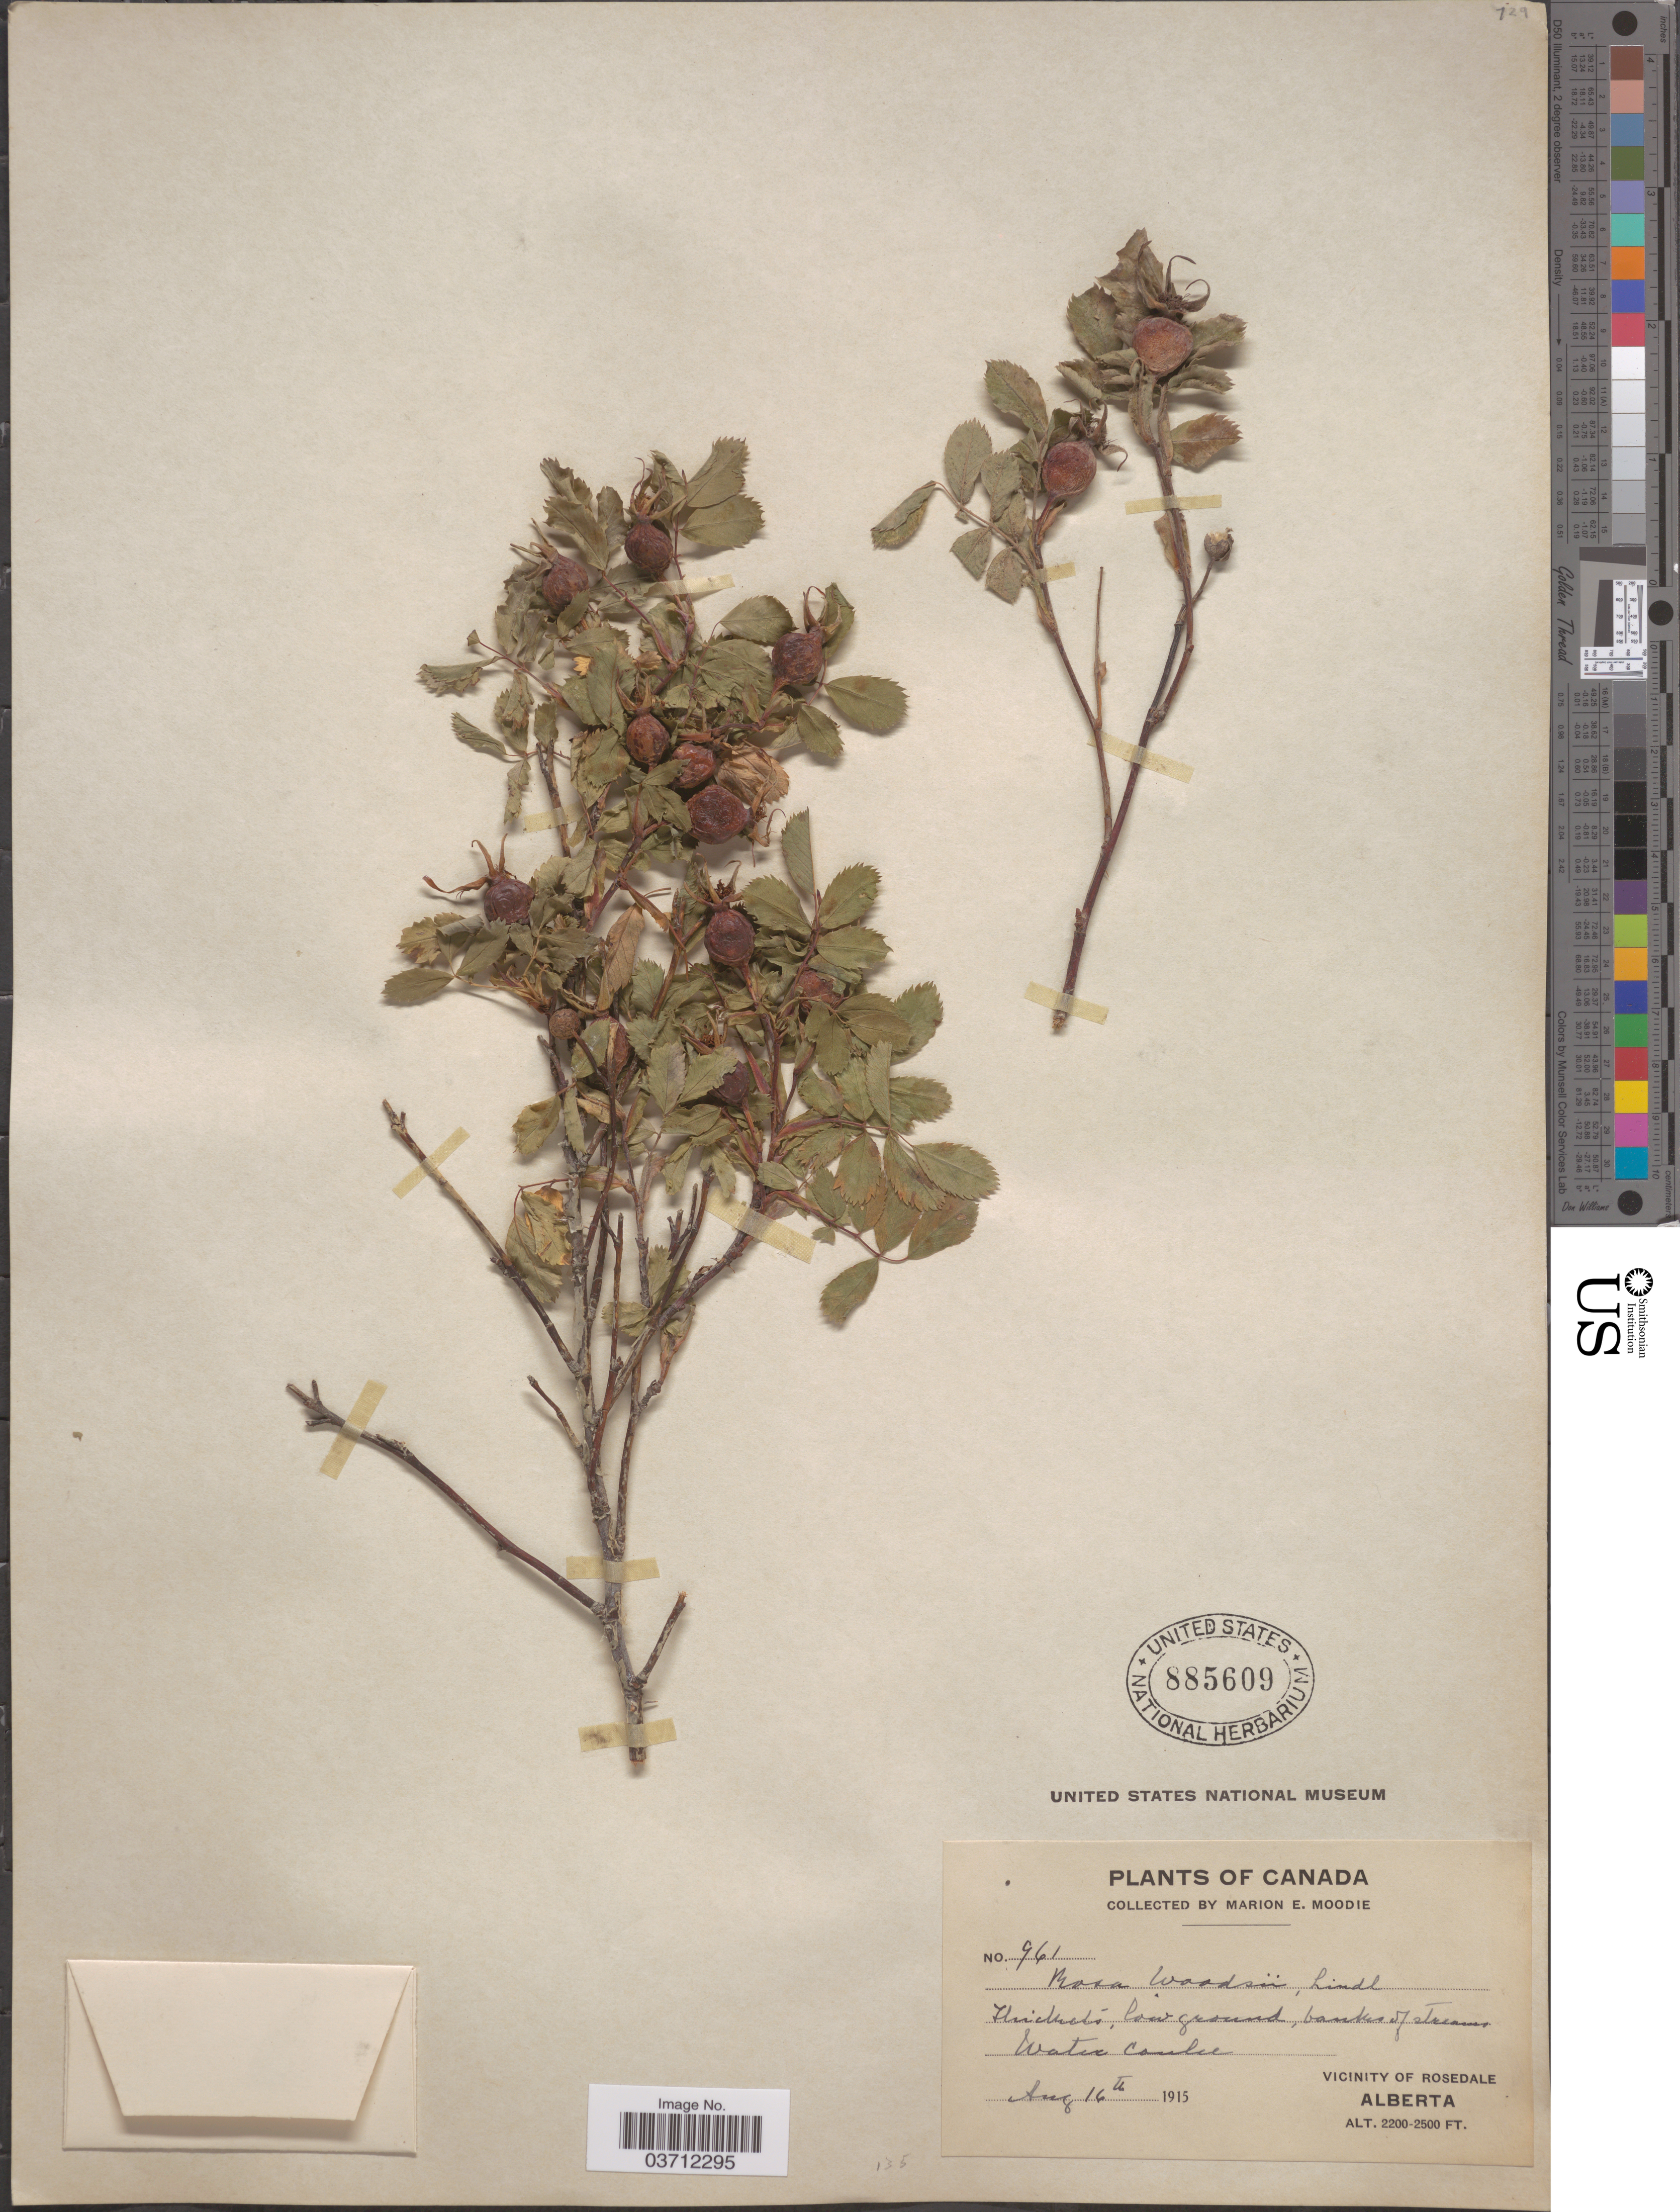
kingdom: Plantae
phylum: Tracheophyta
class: Magnoliopsida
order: Rosales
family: Rosaceae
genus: Rosa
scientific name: Rosa woodsii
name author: Lindl.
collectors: M. E. Moodie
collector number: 961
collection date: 1915-08-16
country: Canada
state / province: Alberta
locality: Thickets, low ground, banks of streams. Water Coulee. Vicinity of Rosedale.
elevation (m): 671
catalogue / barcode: US 885609